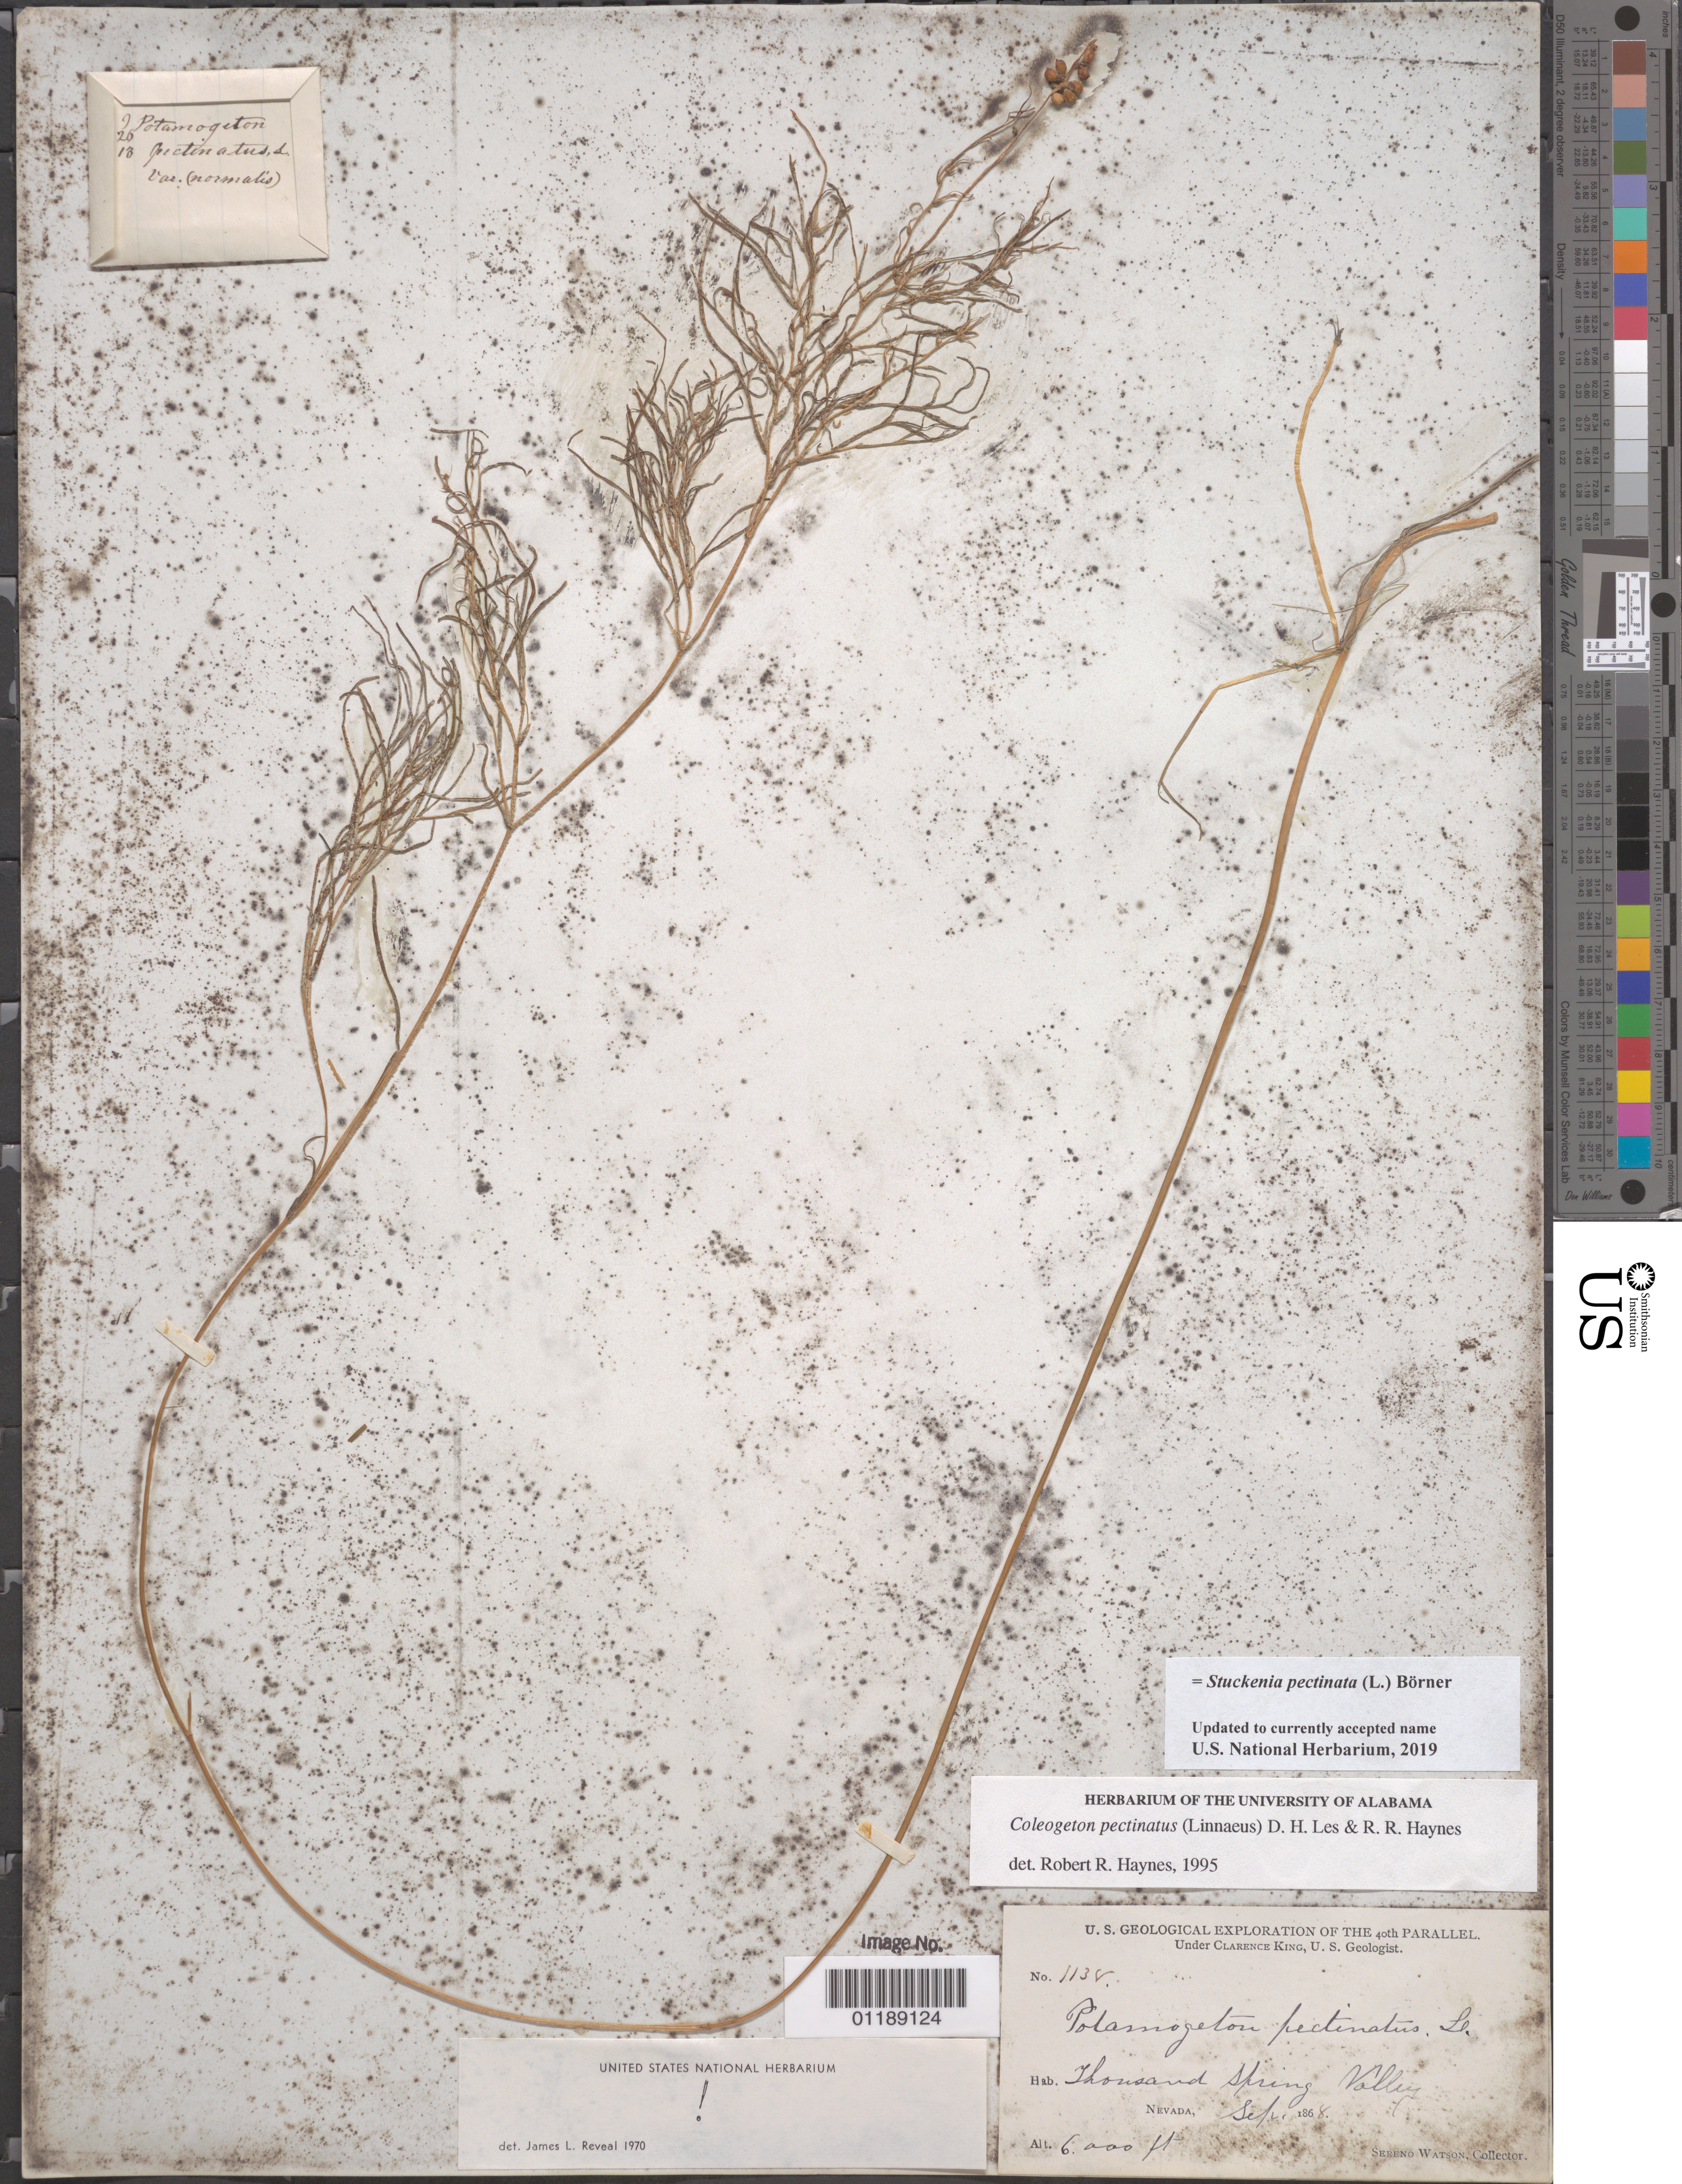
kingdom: Plantae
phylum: Tracheophyta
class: Liliopsida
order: Alismatales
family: Potamogetonaceae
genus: Stuckenia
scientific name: Stuckenia pectinata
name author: (L.) Börner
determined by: Strong, Mark T., (BOT), Smithsonian Institution - National Museum of Natural History (UNITED STATES)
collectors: S. Watson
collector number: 1138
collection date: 1868-09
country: United States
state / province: Nevada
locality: Thousand Spring Valley.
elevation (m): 1829